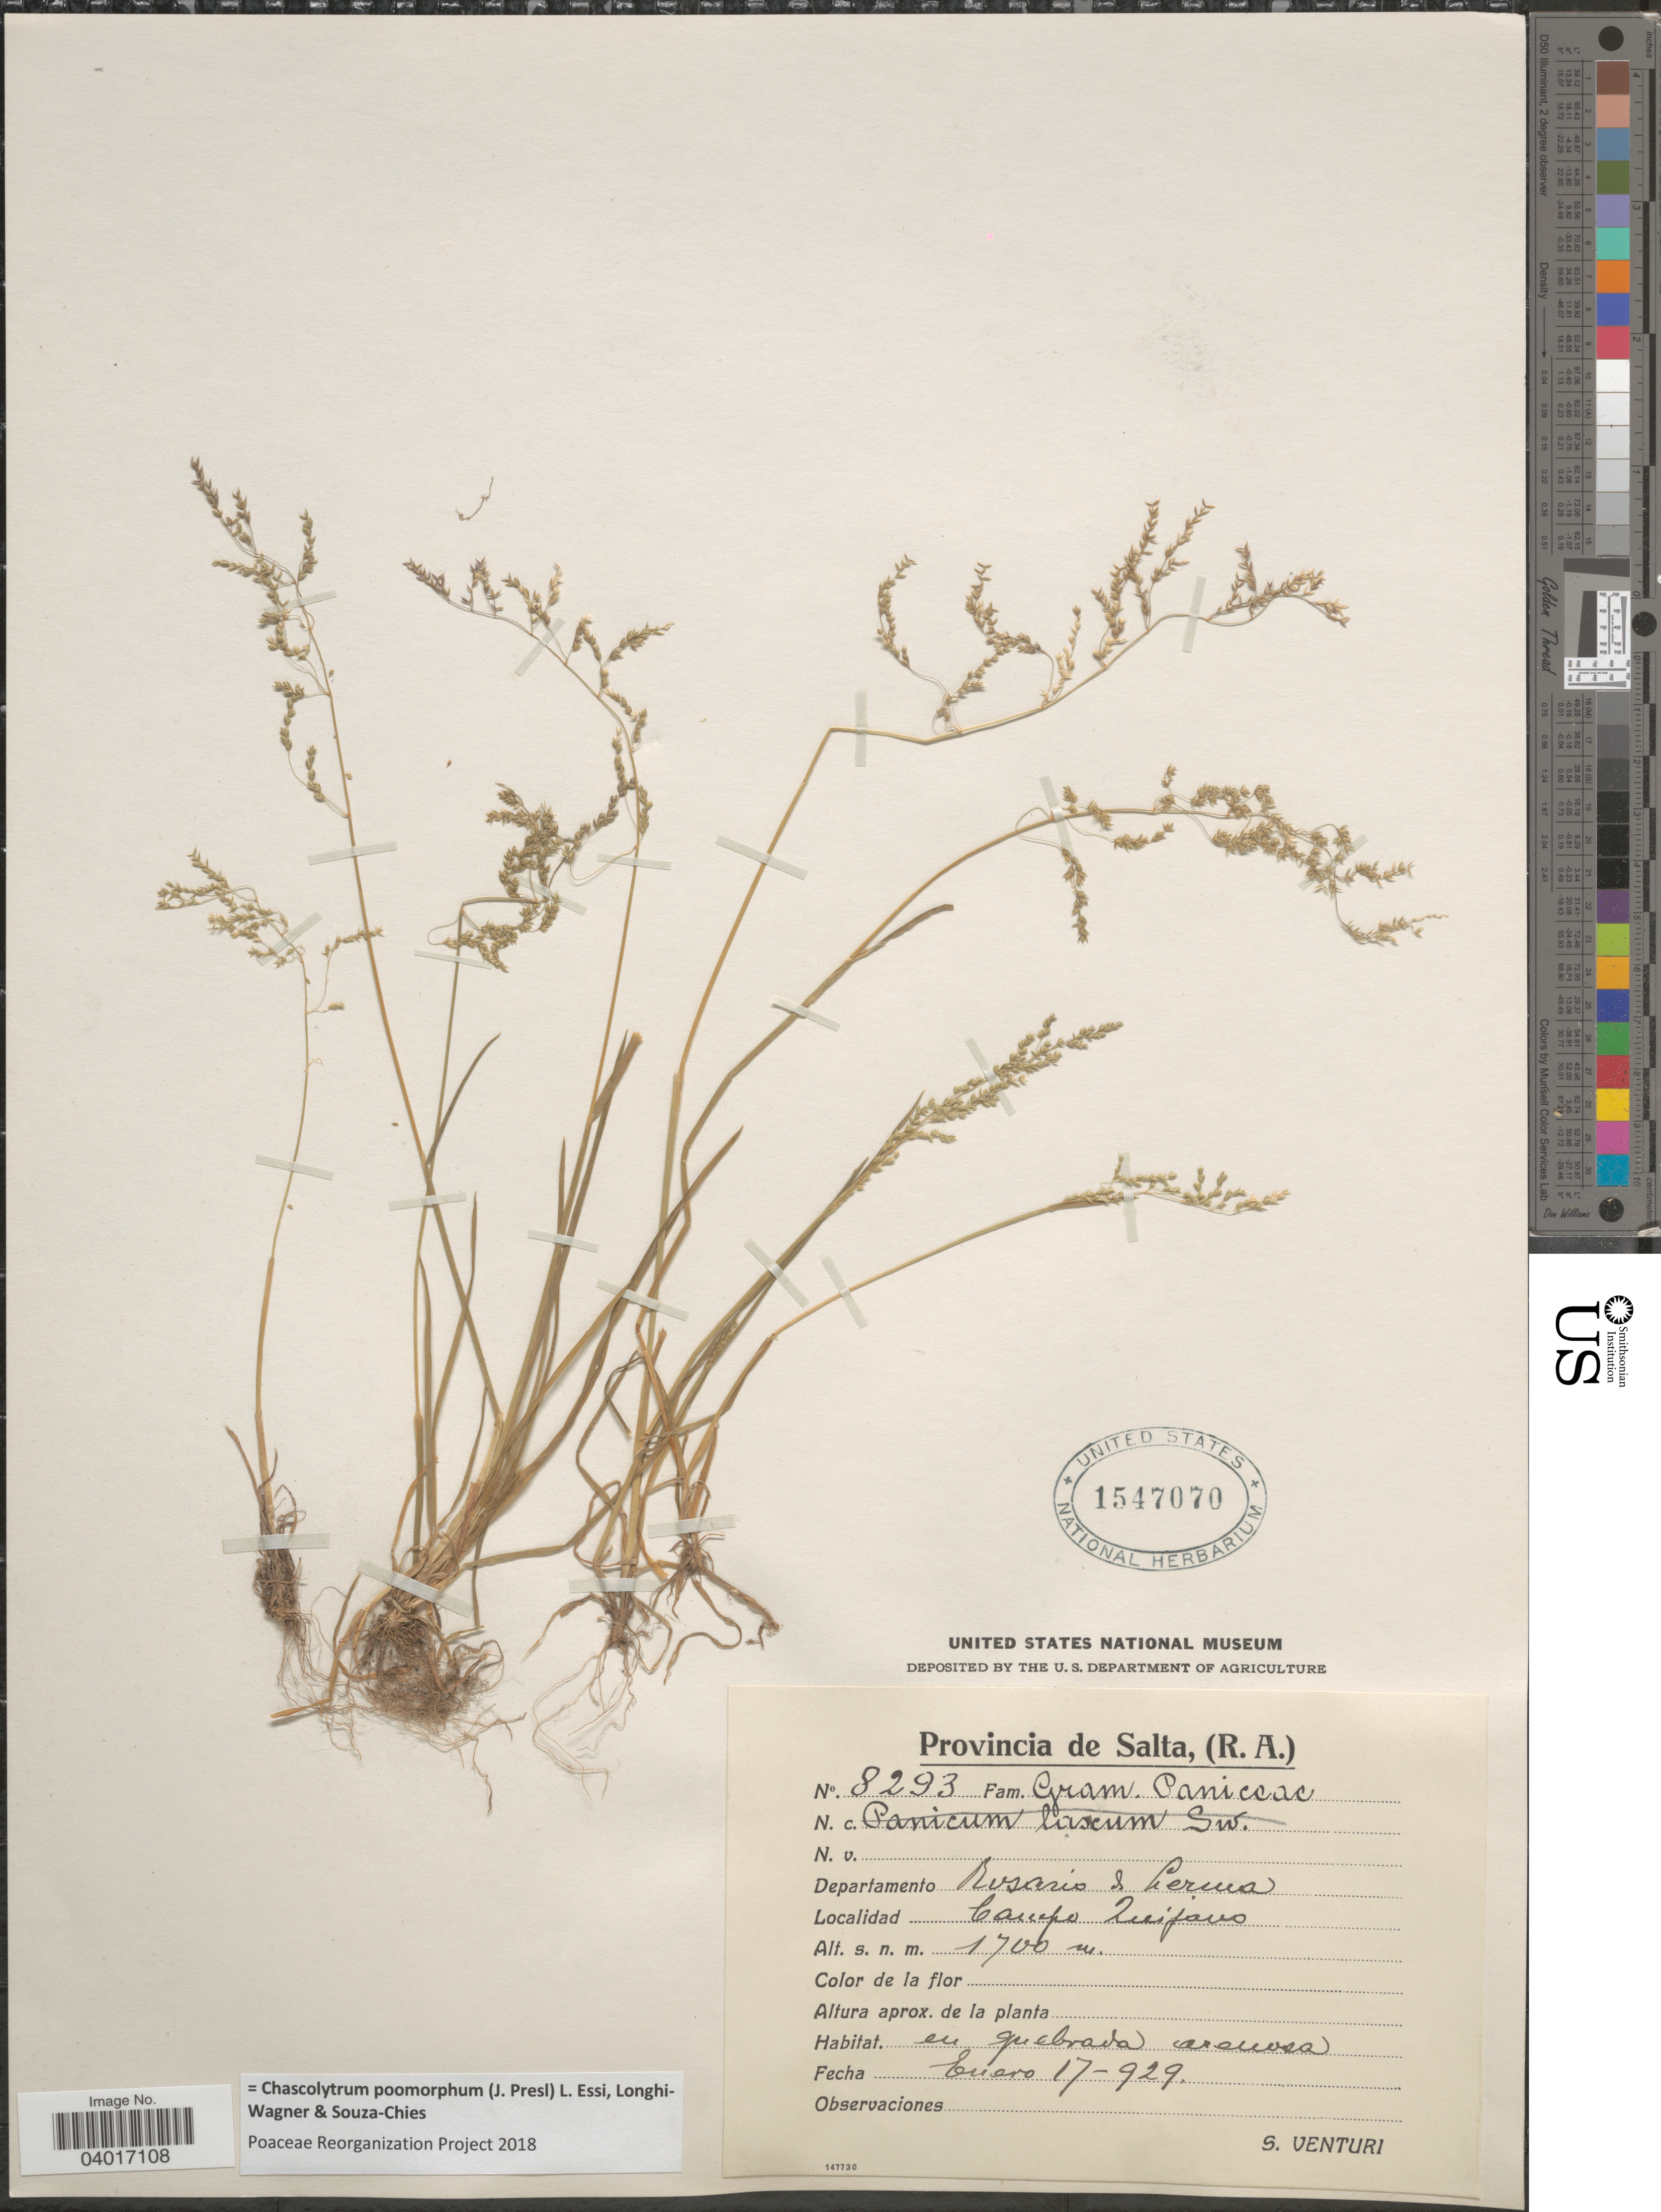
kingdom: Plantae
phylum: Tracheophyta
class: Liliopsida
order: Poales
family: Poaceae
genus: Chascolytrum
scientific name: Chascolytrum poomorphum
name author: (J. Presl) L. Essi et al.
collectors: S. Venturi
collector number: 8293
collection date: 1929-01-17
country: Argentina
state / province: Salta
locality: Departamento Rosario de Lerma. Campo Quijavo.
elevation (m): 1700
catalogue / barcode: US 1547070